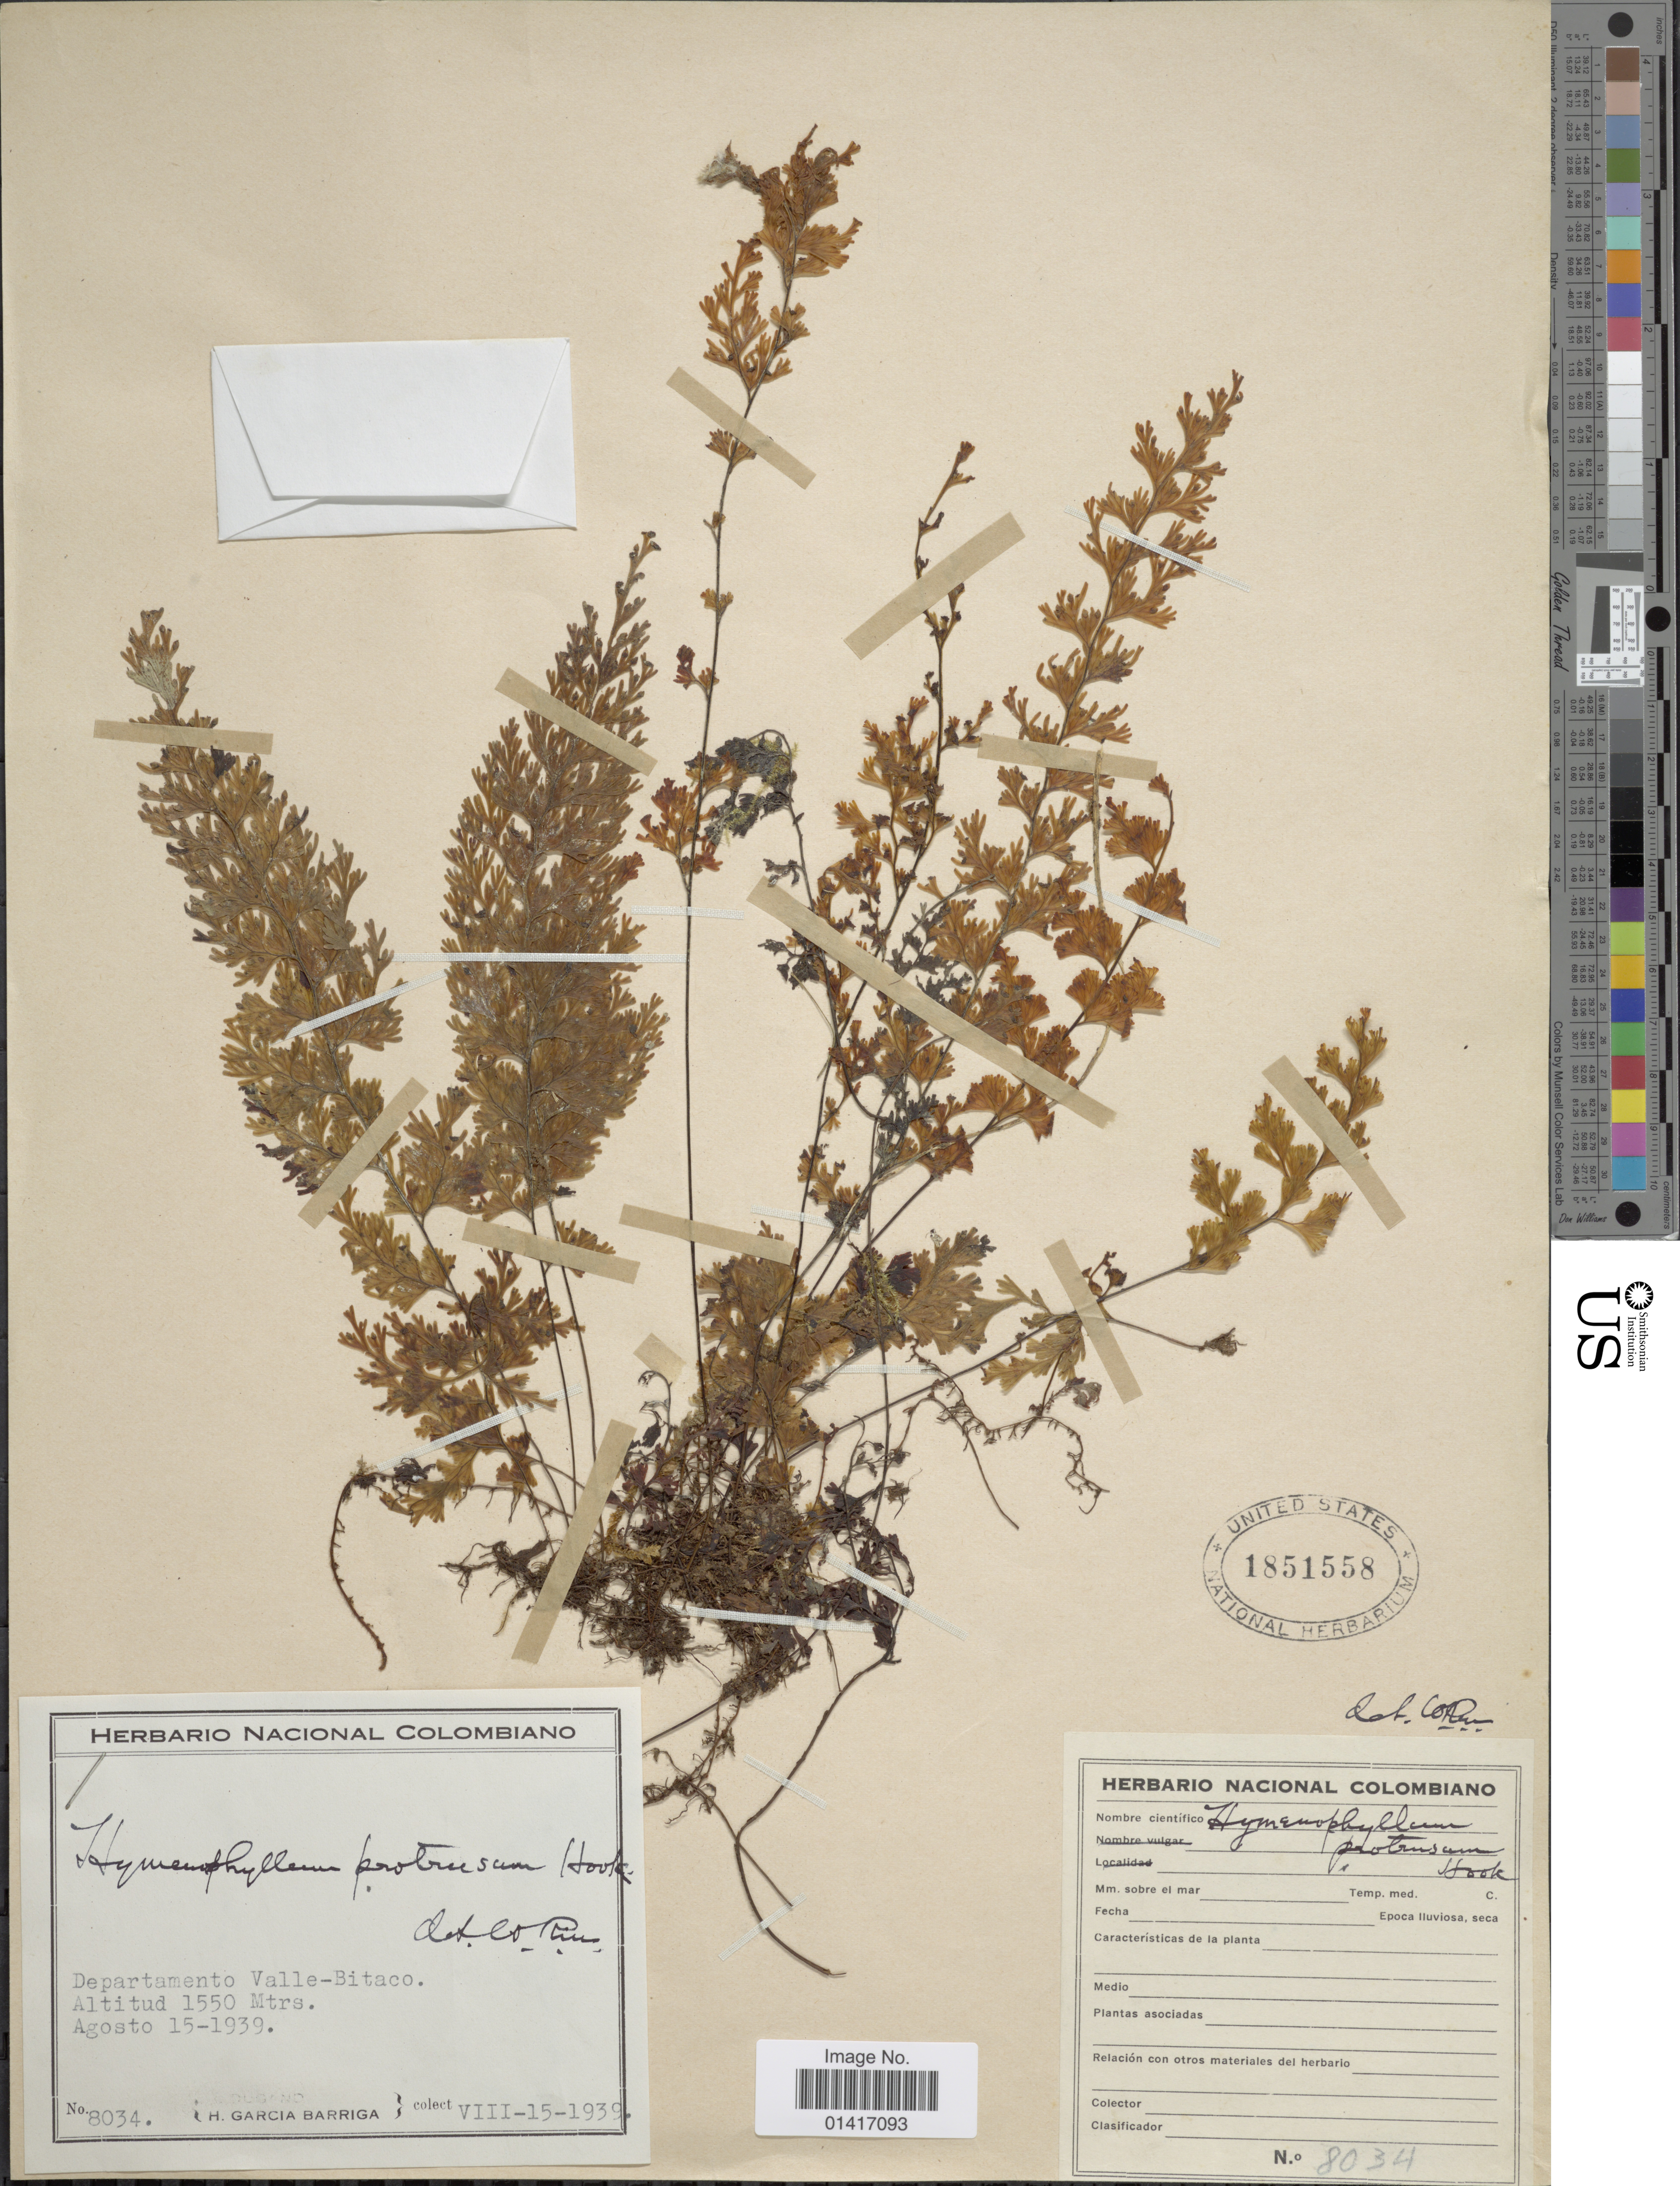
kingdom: Plantae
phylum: Tracheophyta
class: Polypodiopsida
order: Hymenophyllales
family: Hymenophyllaceae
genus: Hymenophyllum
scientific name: Hymenophyllum trianae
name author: (Hieron.)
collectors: H. García Barriga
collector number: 8034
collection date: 1939-08-15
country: Colombia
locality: Departamento Valle-Bitaco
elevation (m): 1550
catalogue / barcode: US 1851558